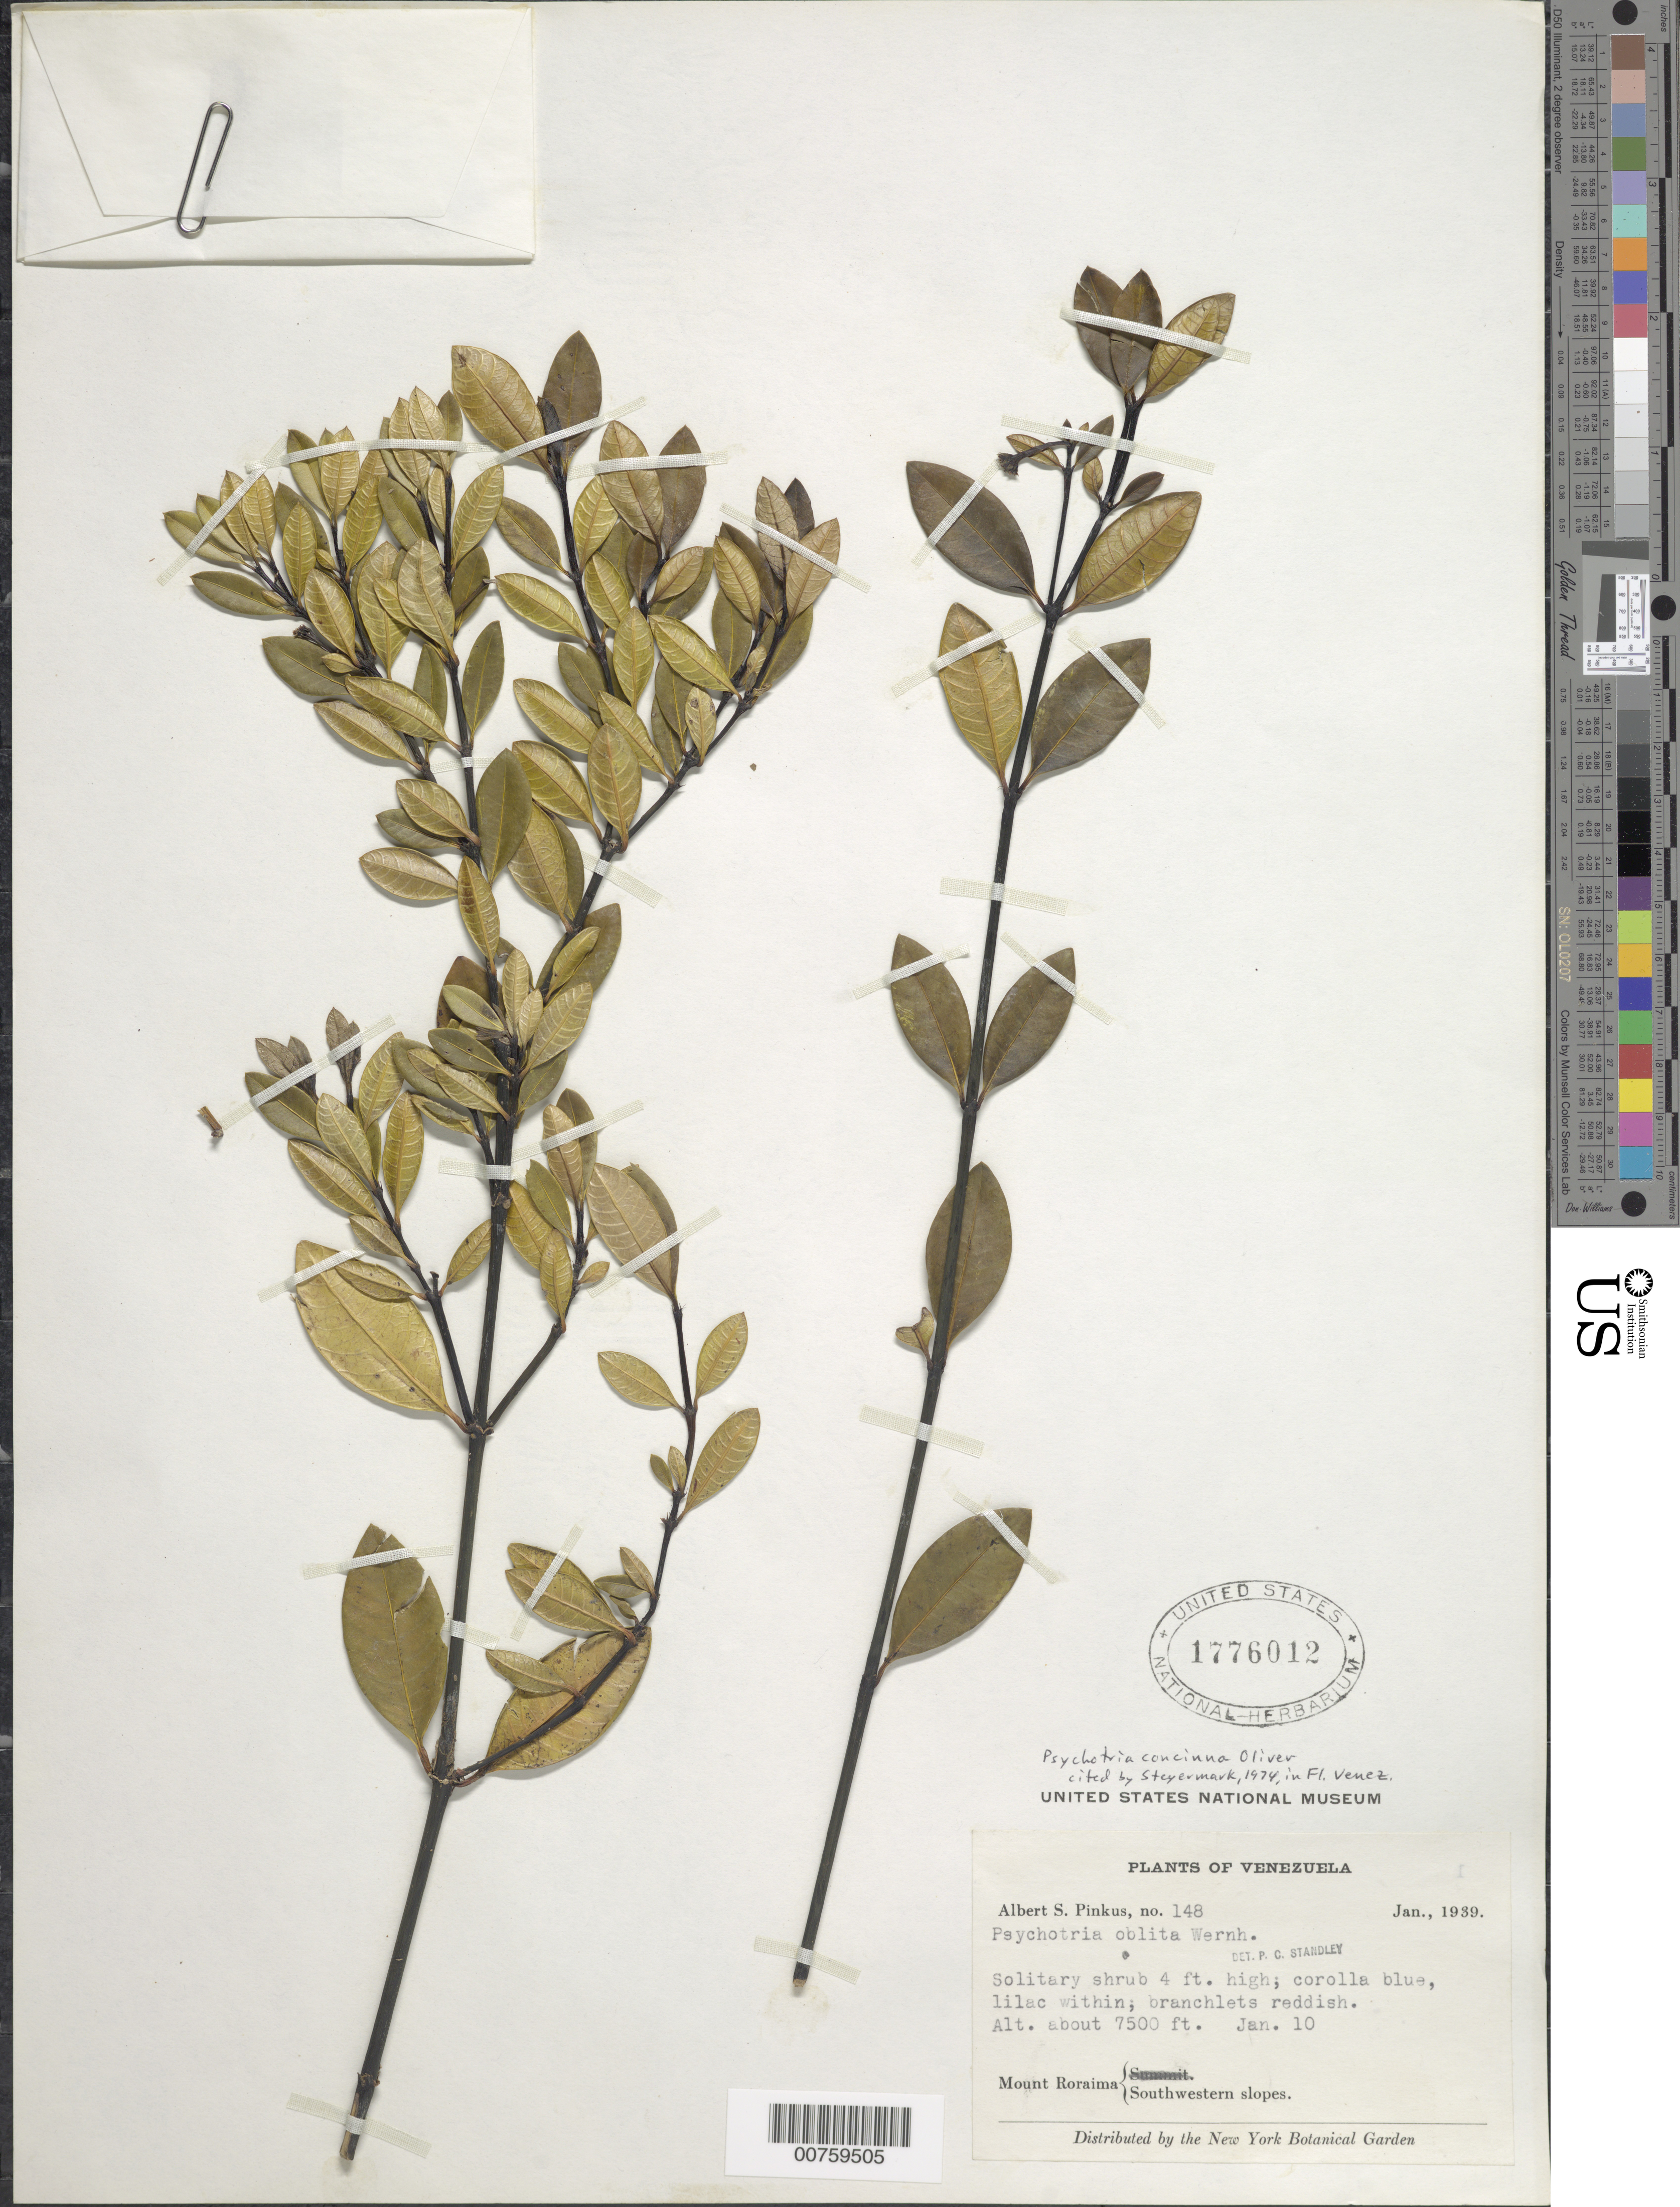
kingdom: Plantae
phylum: Tracheophyta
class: Magnoliopsida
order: Gentianales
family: Rubiaceae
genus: Psychotria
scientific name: Psychotria concinna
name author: Oliv.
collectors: A. Pinkus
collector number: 148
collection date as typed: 10-Jan-39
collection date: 1939-01-10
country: Venezuela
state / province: Bolívar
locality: Mt. Roraima, SW slopes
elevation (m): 2286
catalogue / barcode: US 1776012